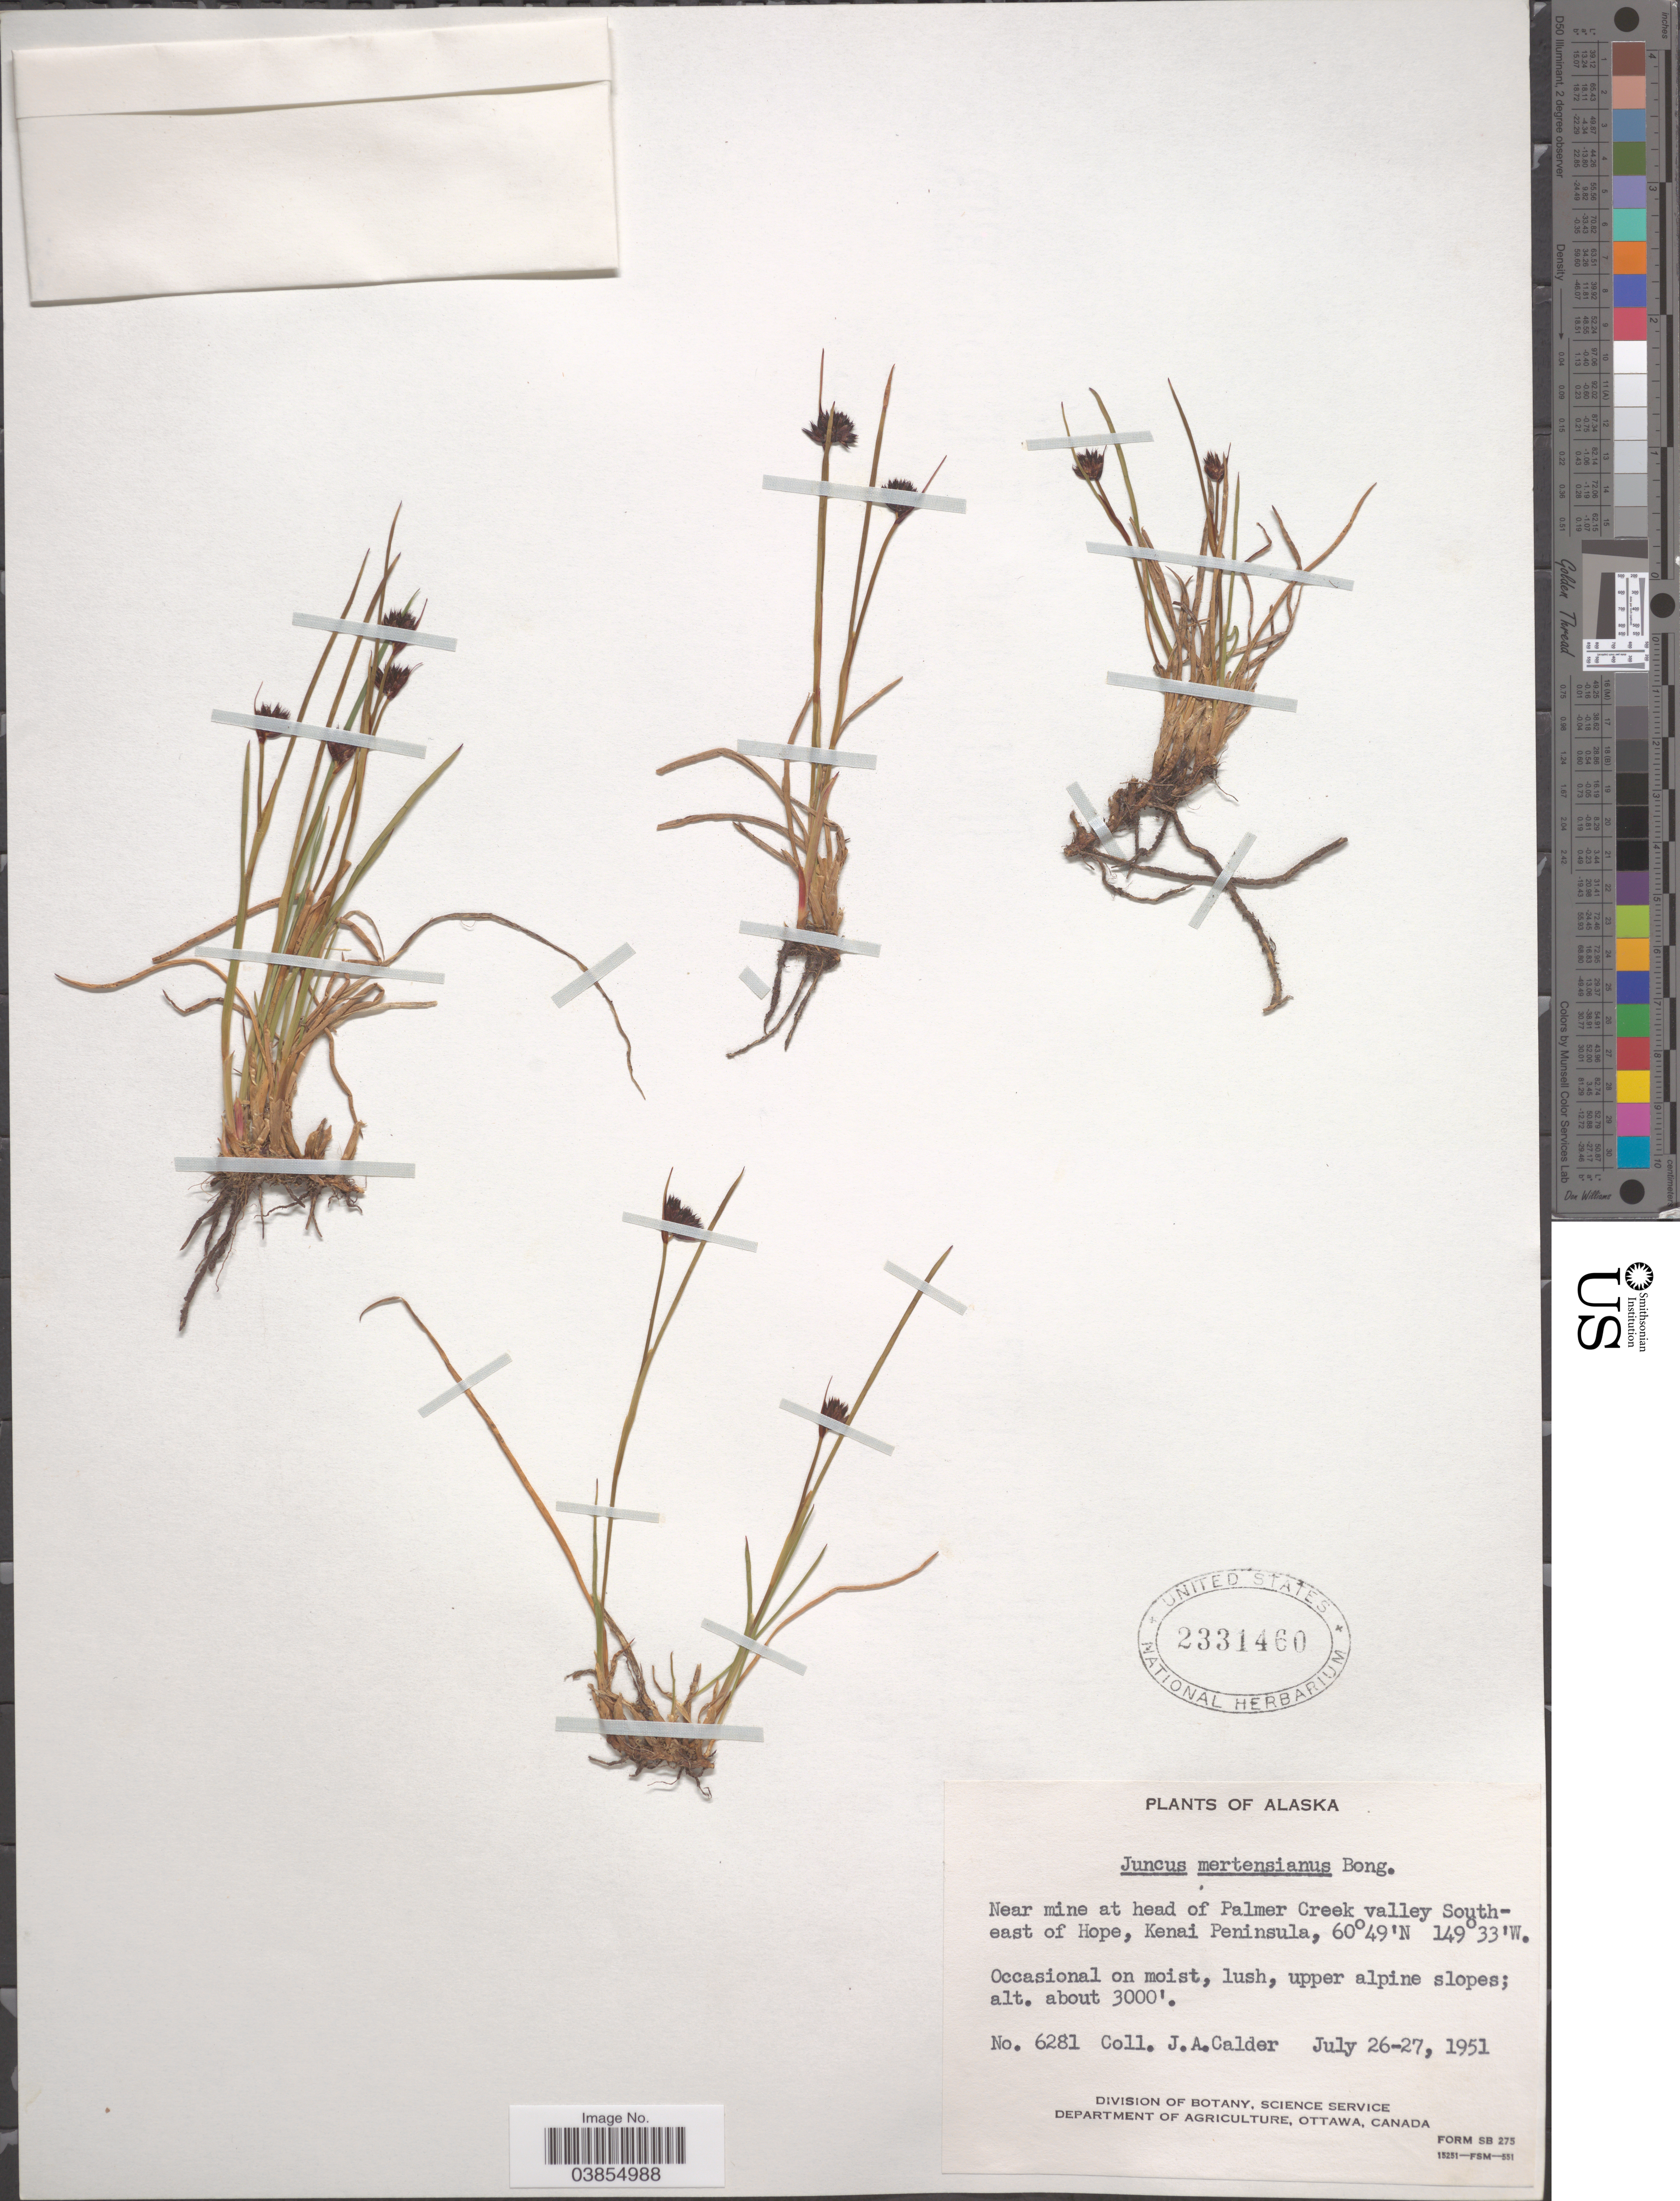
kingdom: Plantae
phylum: Tracheophyta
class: Liliopsida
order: Poales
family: Juncaceae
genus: Juncus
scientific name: Juncus mertensianus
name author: Bong.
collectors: J. A. Calder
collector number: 6281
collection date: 1951-07-26/1951-07-27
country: United States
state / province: Alaska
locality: Near mine at head of Palmer Creek valley Southeast of Hope, Kenai Peninsula.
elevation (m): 914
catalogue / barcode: US 2331460